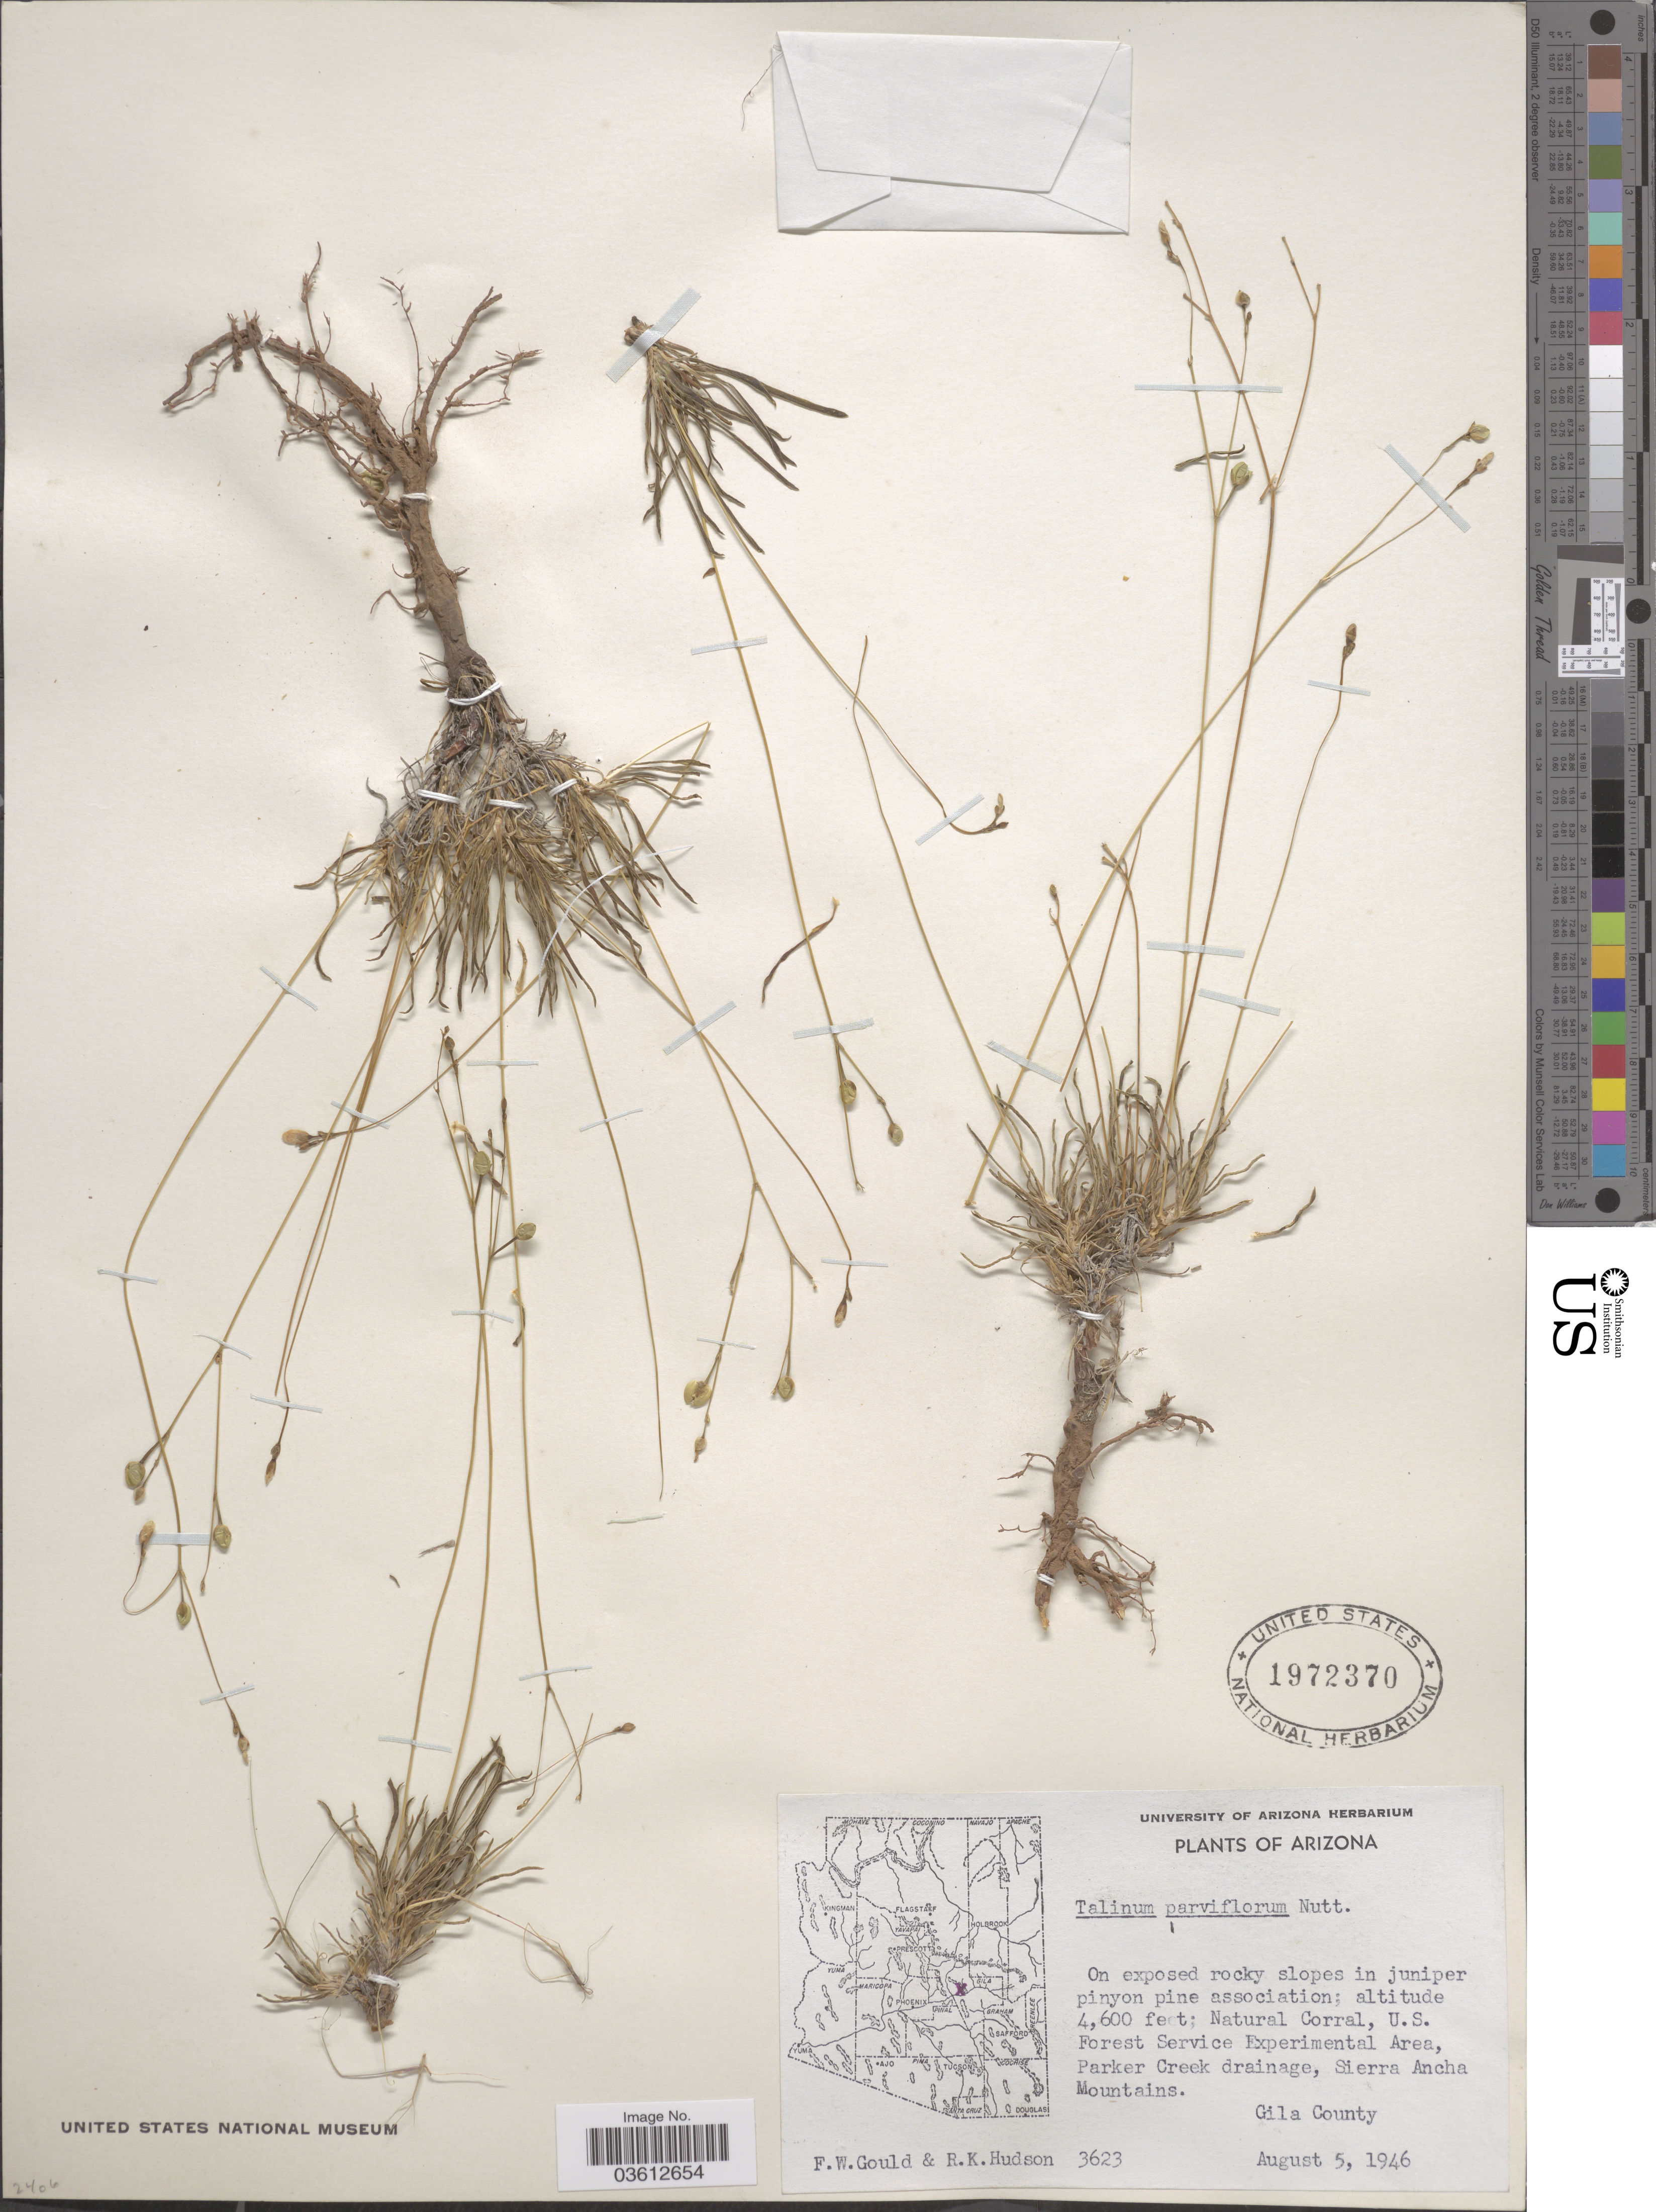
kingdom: Plantae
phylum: Tracheophyta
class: Magnoliopsida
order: Caryophyllales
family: Talinaceae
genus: Talinum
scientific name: Talinum parviflorum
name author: Nutt.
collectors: F. W. Gould & R. K. Hudson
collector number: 3623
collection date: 1946-08-05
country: United States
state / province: Arizona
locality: Natural Corral, U.S. Forest Service Experimental Area, Parker Creek drainage, Sierra Ancha Mountains, Gila County.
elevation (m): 1402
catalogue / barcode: US 1972370